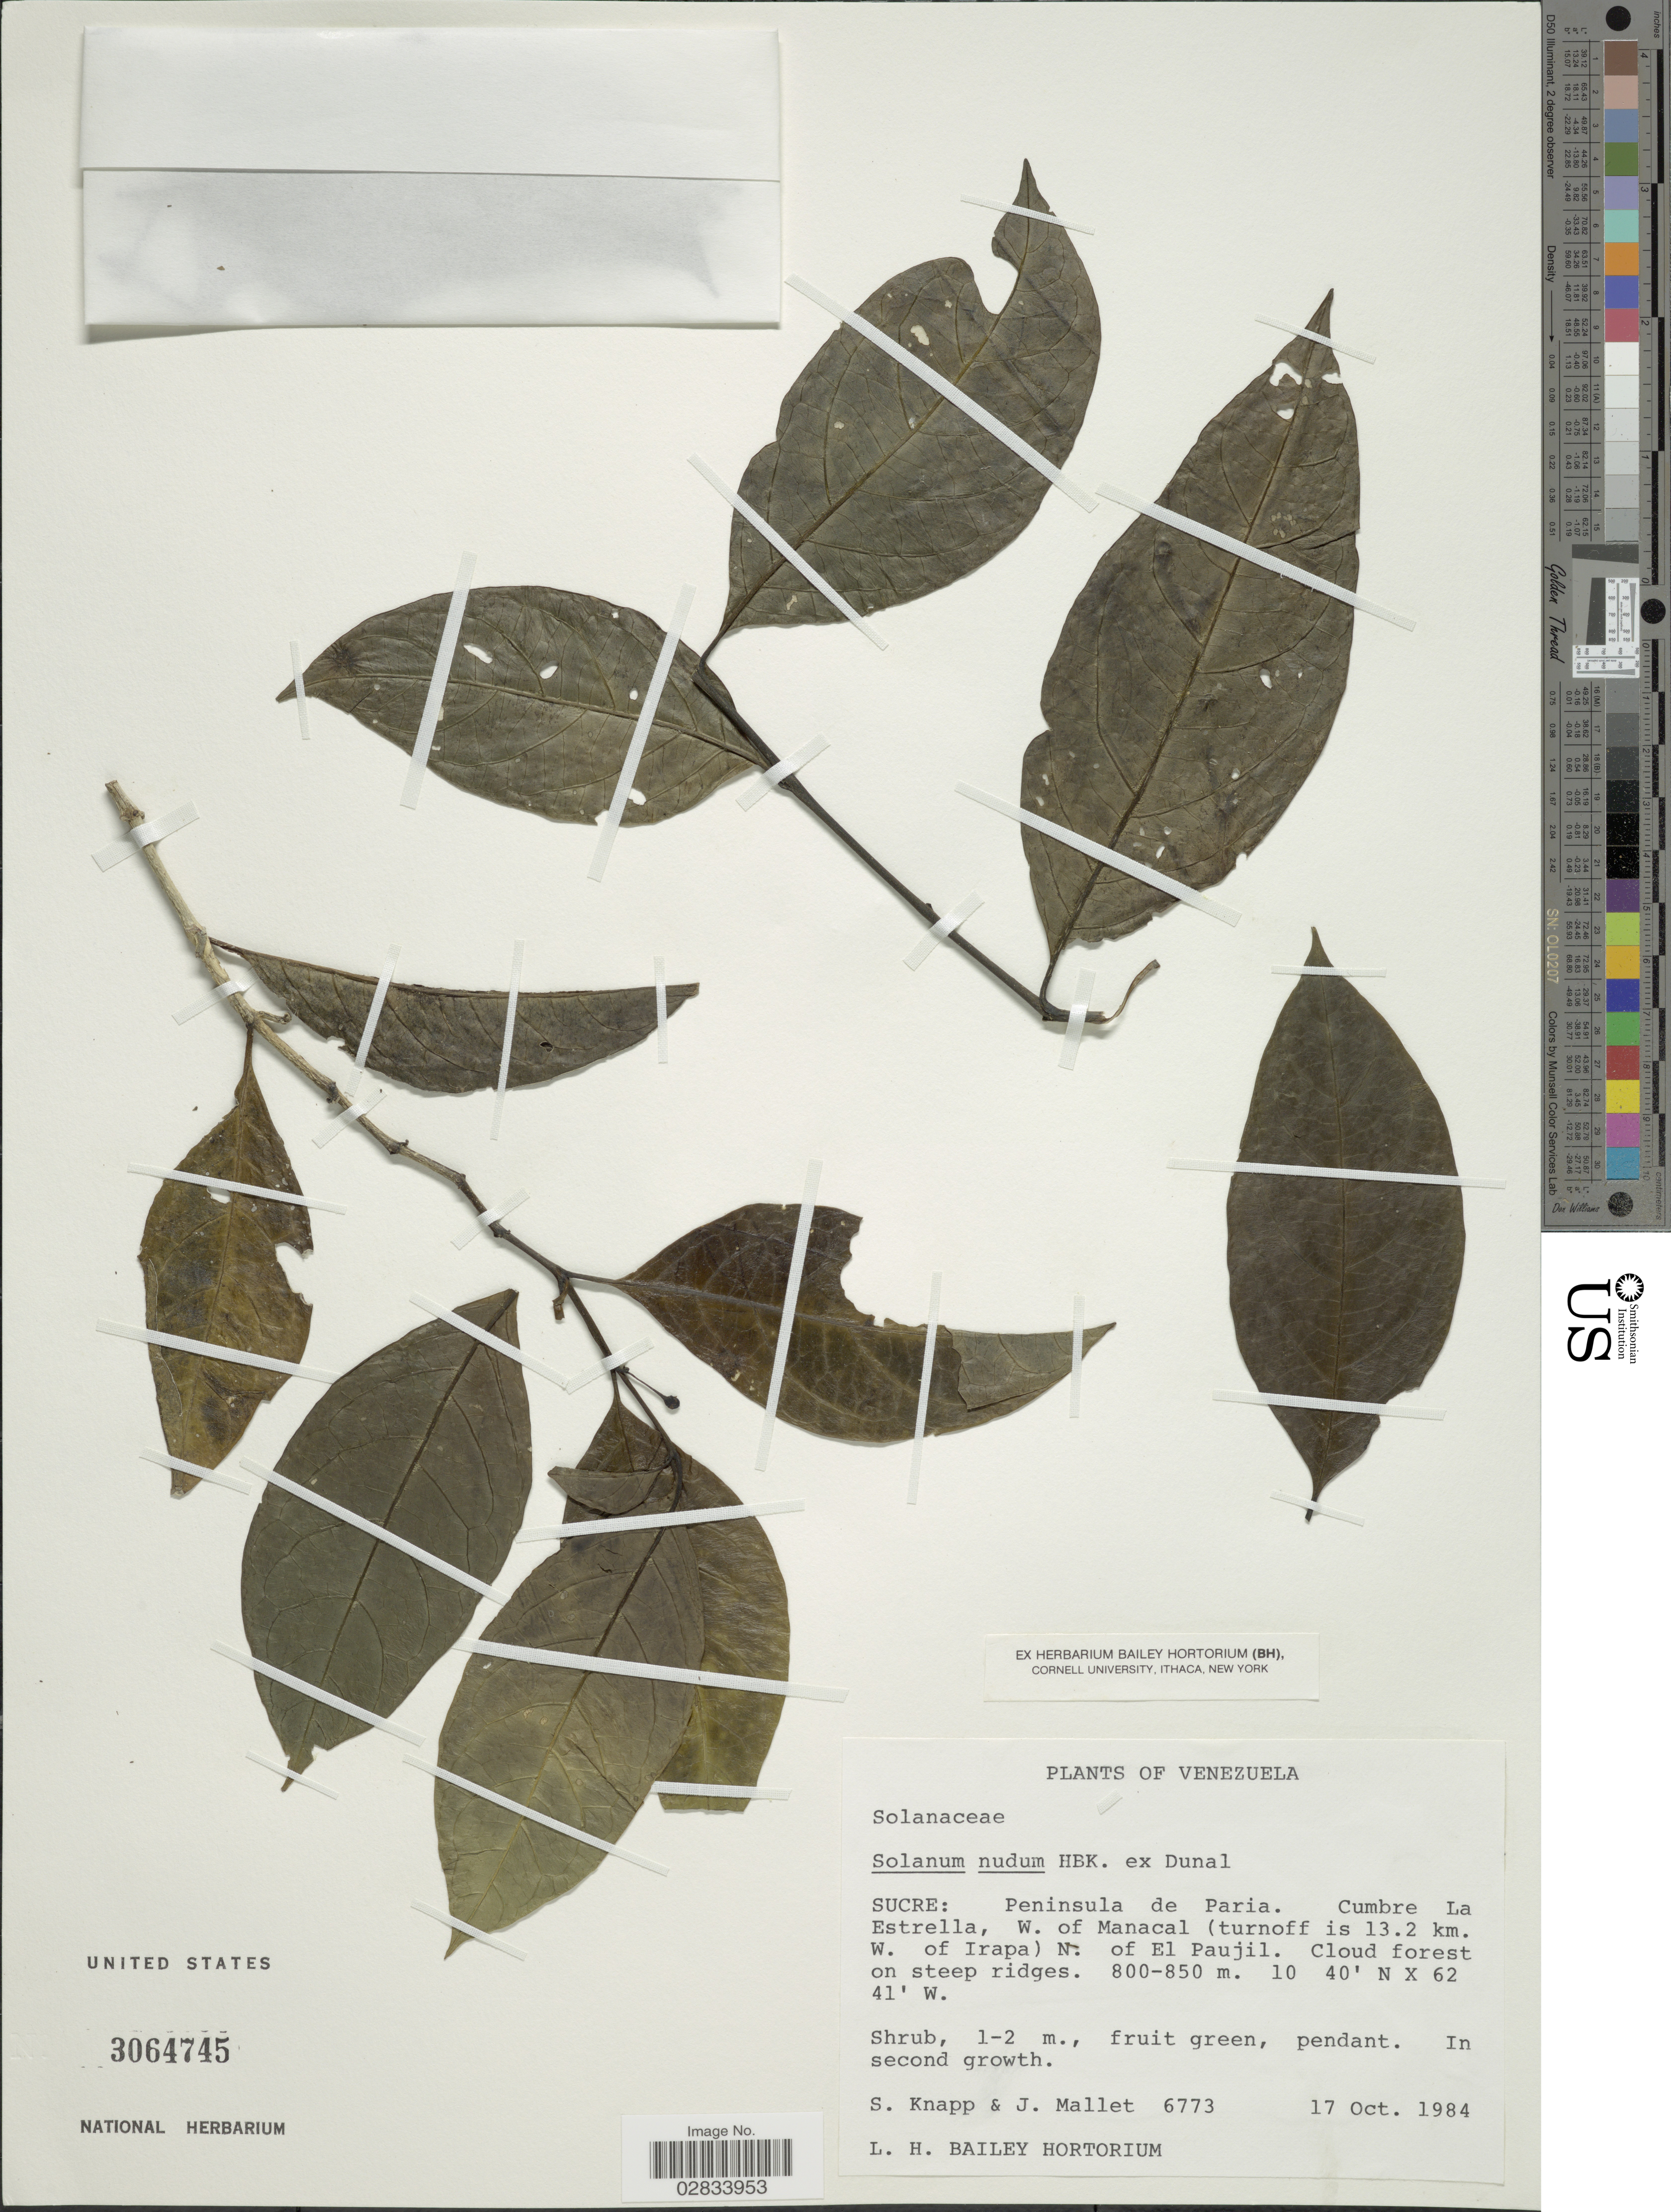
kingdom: Plantae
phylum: Tracheophyta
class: Magnoliopsida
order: Solanales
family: Solanaceae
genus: Solanum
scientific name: Solanum nudum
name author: Humb. & Bonpl. ex Dunal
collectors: S. Knapp & J. Mallet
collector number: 6773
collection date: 1984-10-17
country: Venezuela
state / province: Sucre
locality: Sucre: Peninsula de Paria, Cumbre La Estrella, W. of Manacal (turnoff is 13.2 km. W of Irapa) N. El Paujil.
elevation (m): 800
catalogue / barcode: US 3064745